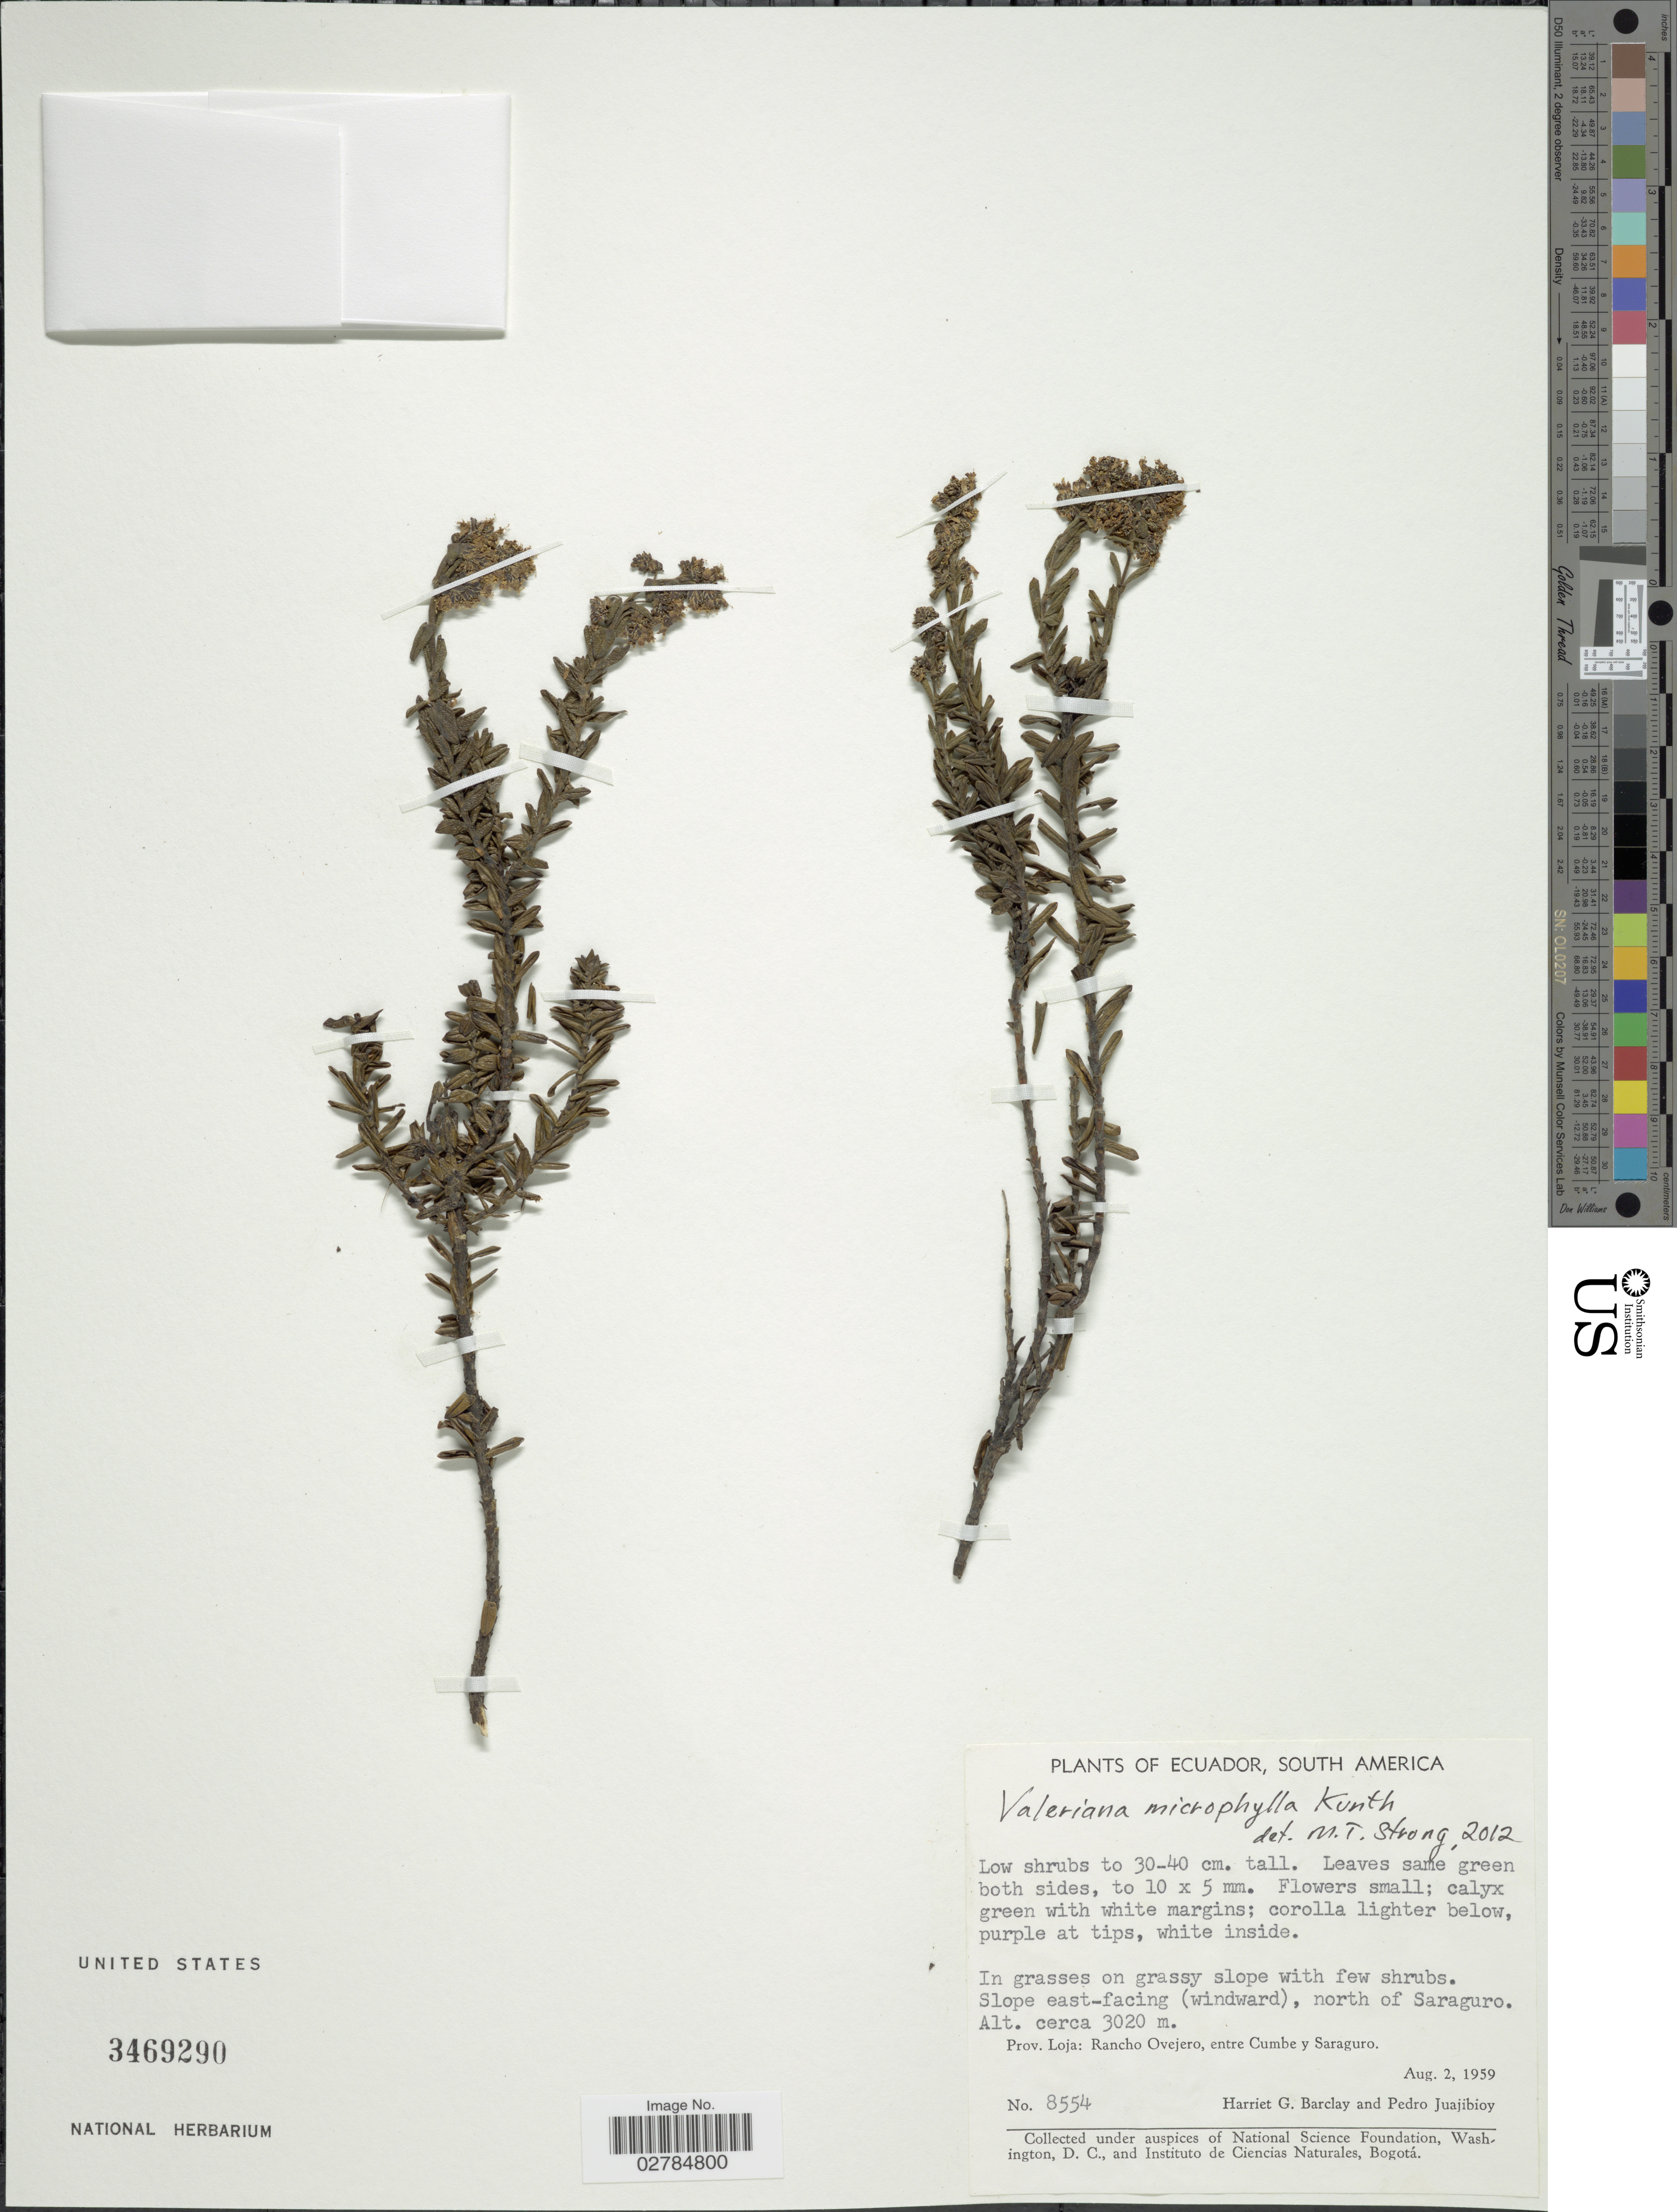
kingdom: Plantae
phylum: Tracheophyta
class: Magnoliopsida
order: Dipsacales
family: Caprifoliaceae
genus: Valeriana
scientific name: Valeriana microphylla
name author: Kunth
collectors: H. G. Barclay & P. Juajibioy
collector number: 8554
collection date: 1959-08-02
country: Ecuador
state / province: Loja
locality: Slope east-facing (windward), north of Saraguro. Rancho Ovejero, entre Cumbe y Saraguro.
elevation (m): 3020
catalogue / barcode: US 3469290